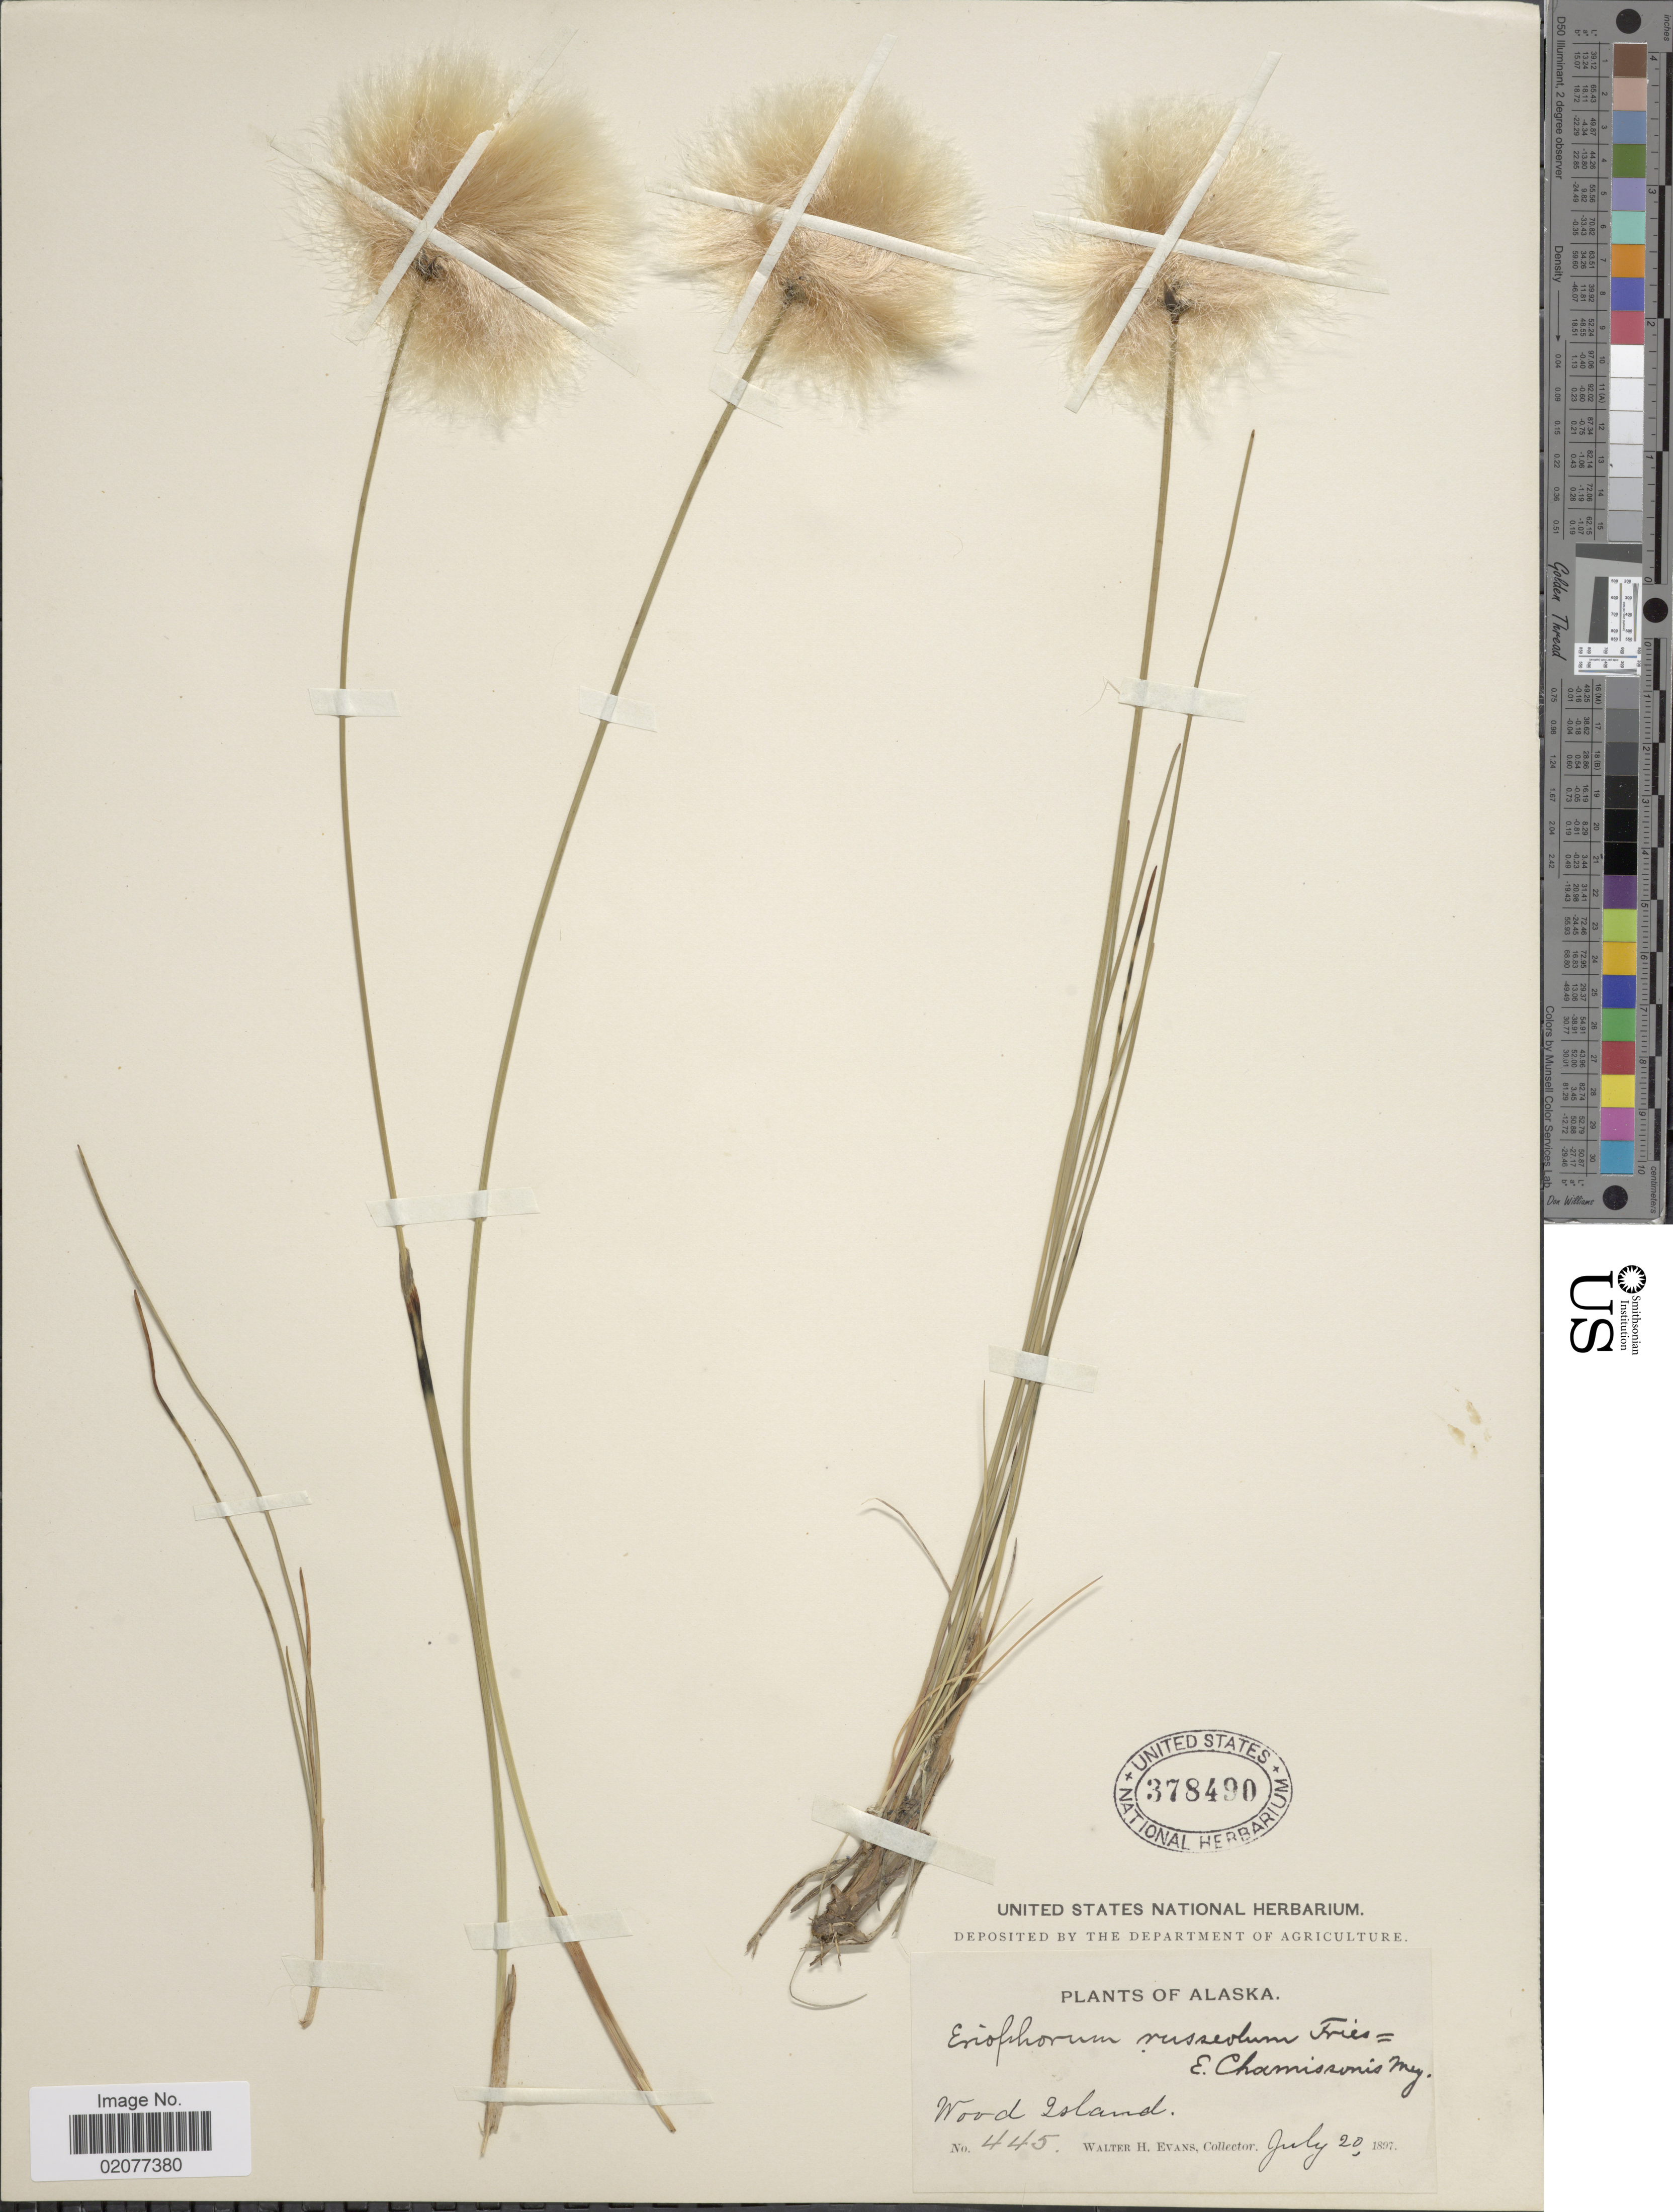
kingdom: Plantae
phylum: Tracheophyta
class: Liliopsida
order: Poales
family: Cyperaceae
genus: Eriophorum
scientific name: Eriophorum chamissonis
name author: C.A. Mey.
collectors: W. H. Evans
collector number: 445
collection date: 1897-07-20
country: United States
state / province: Alaska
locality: Wood Island. Alaska.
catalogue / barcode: US 378490